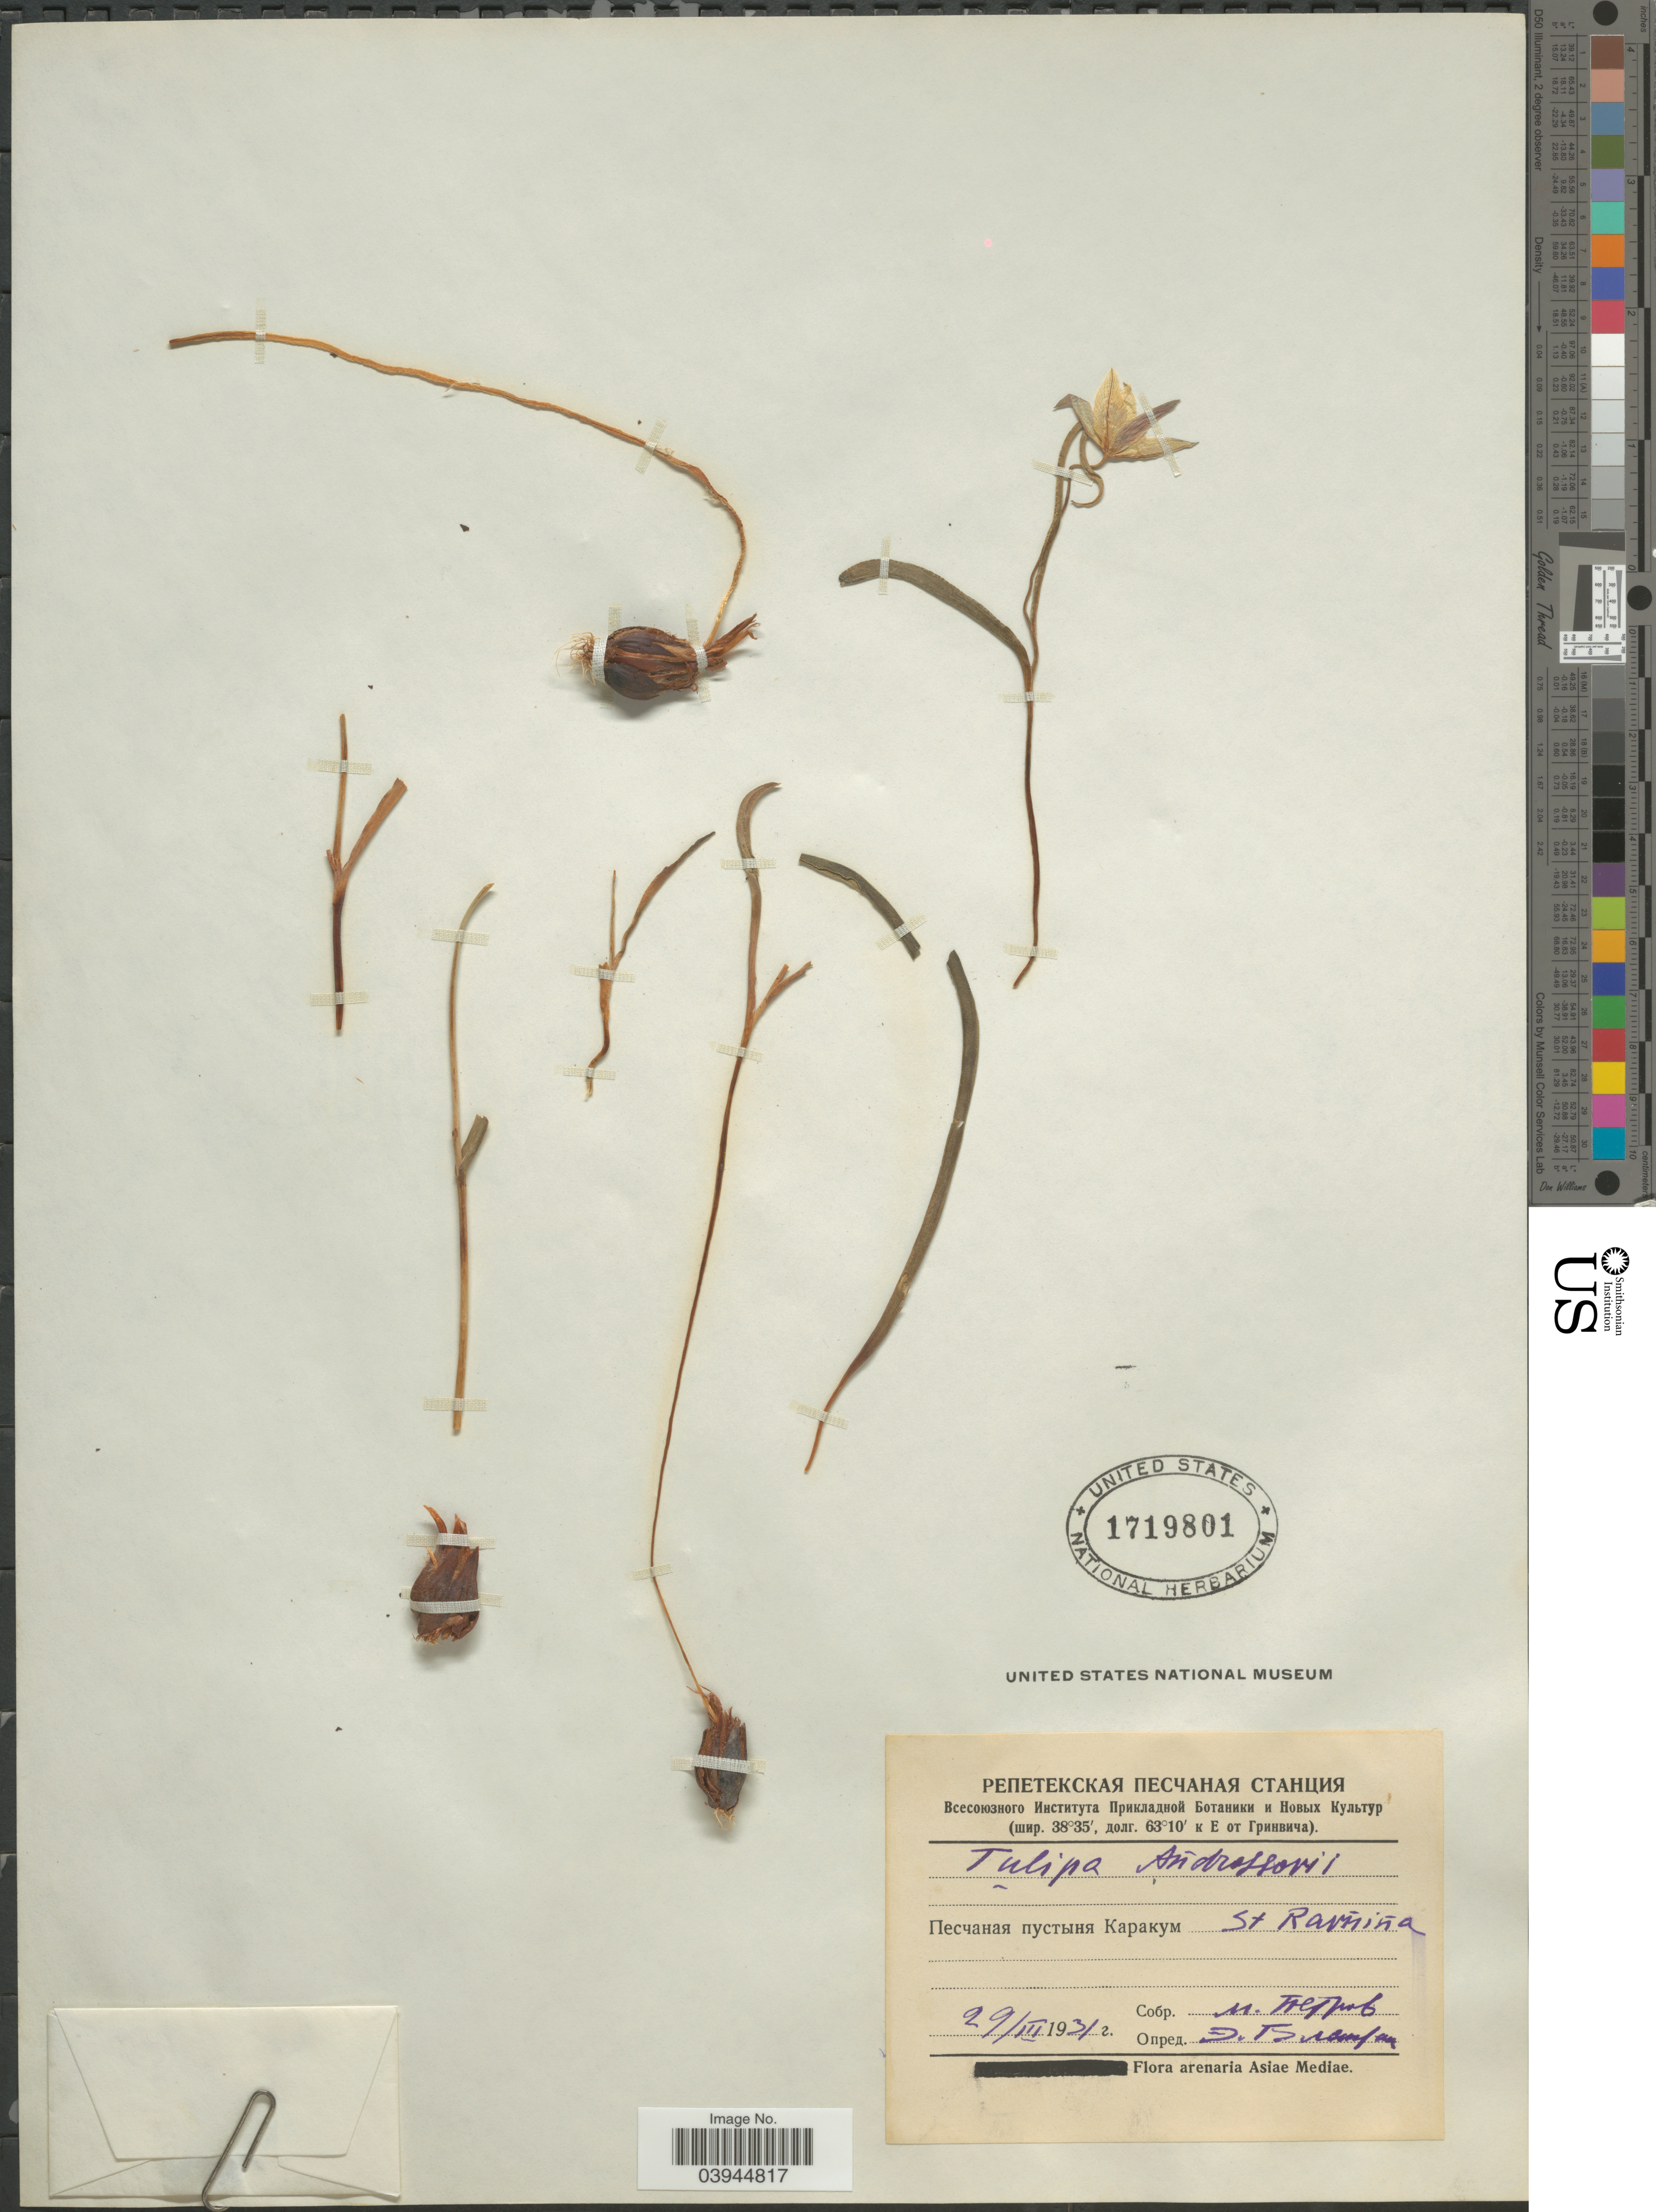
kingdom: Plantae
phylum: Tracheophyta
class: Liliopsida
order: Liliales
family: Liliaceae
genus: Tulipa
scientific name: Tulipa androssowii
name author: Litv.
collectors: M. Petrov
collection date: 1931-03-29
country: Turkmenistan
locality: St. Ravnina, Karakum Desert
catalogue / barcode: US 1719801